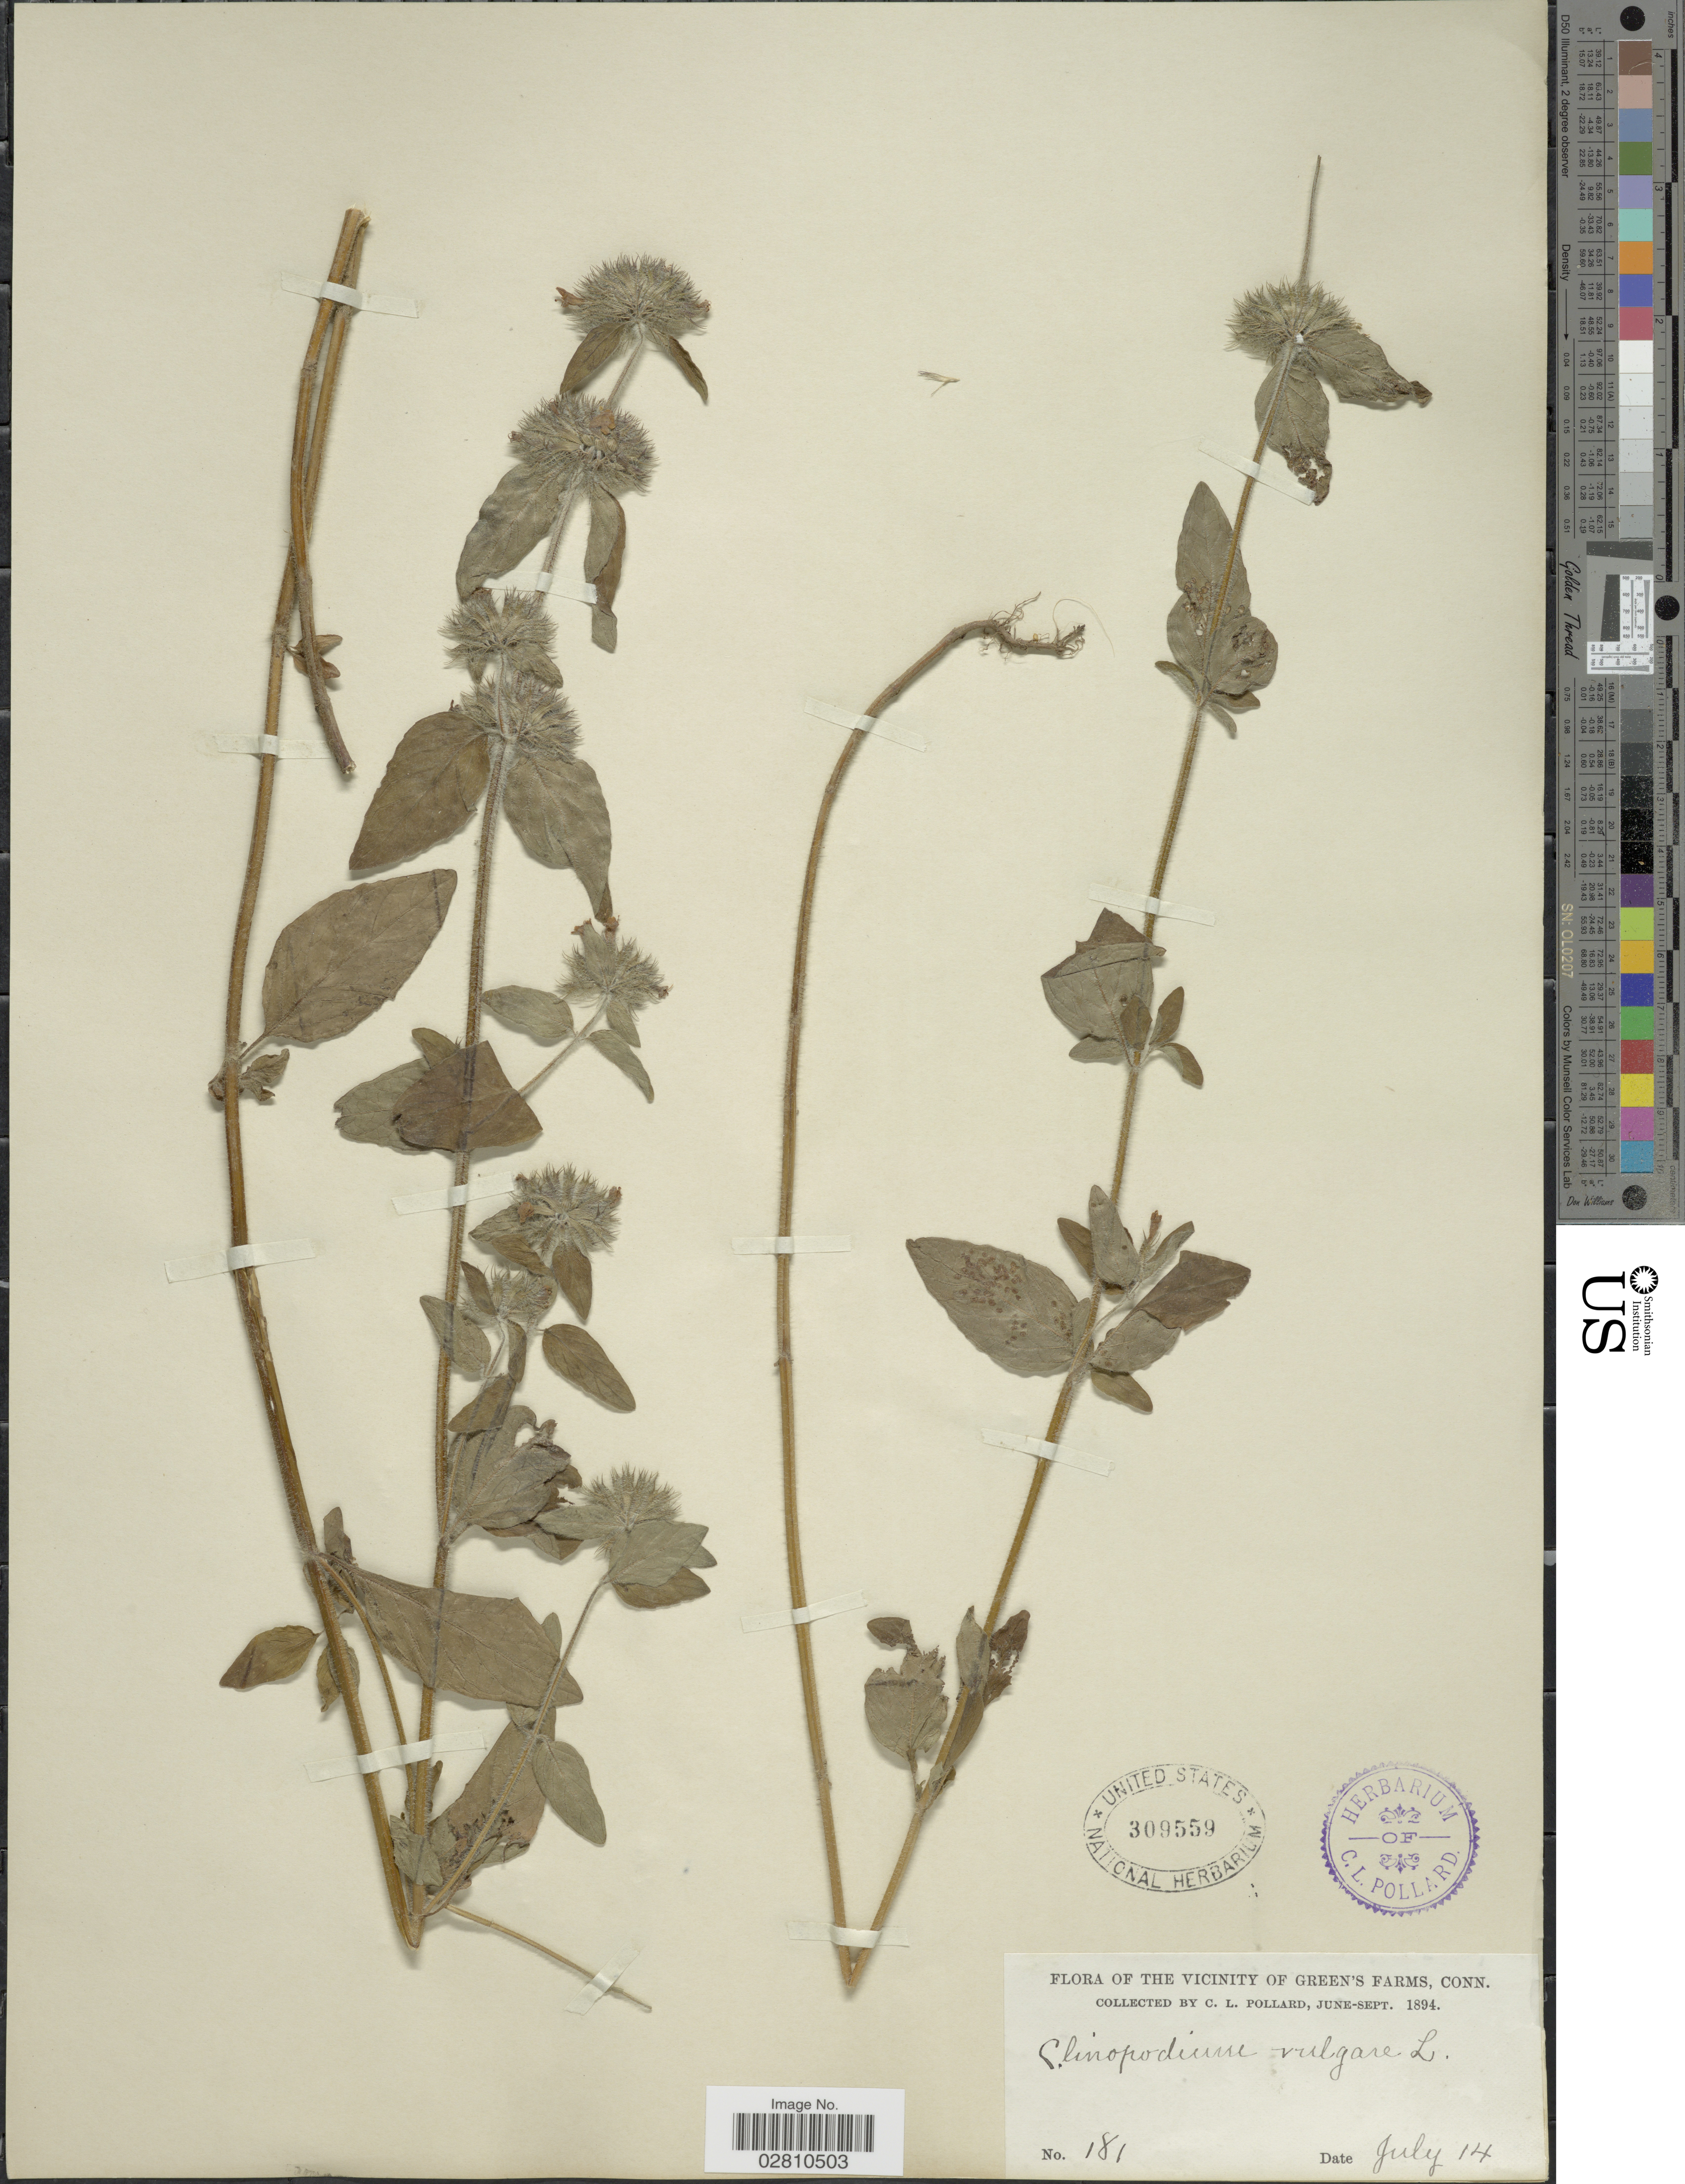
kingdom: Plantae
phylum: Tracheophyta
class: Magnoliopsida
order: Lamiales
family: Lamiaceae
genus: Clinopodium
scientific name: Clinopodium vulgare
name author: L.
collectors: C. L. Pollard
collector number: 181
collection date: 1894-07-14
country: United States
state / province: Connecticut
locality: Vicinity of Green's Farms, Conn.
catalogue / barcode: US 309559